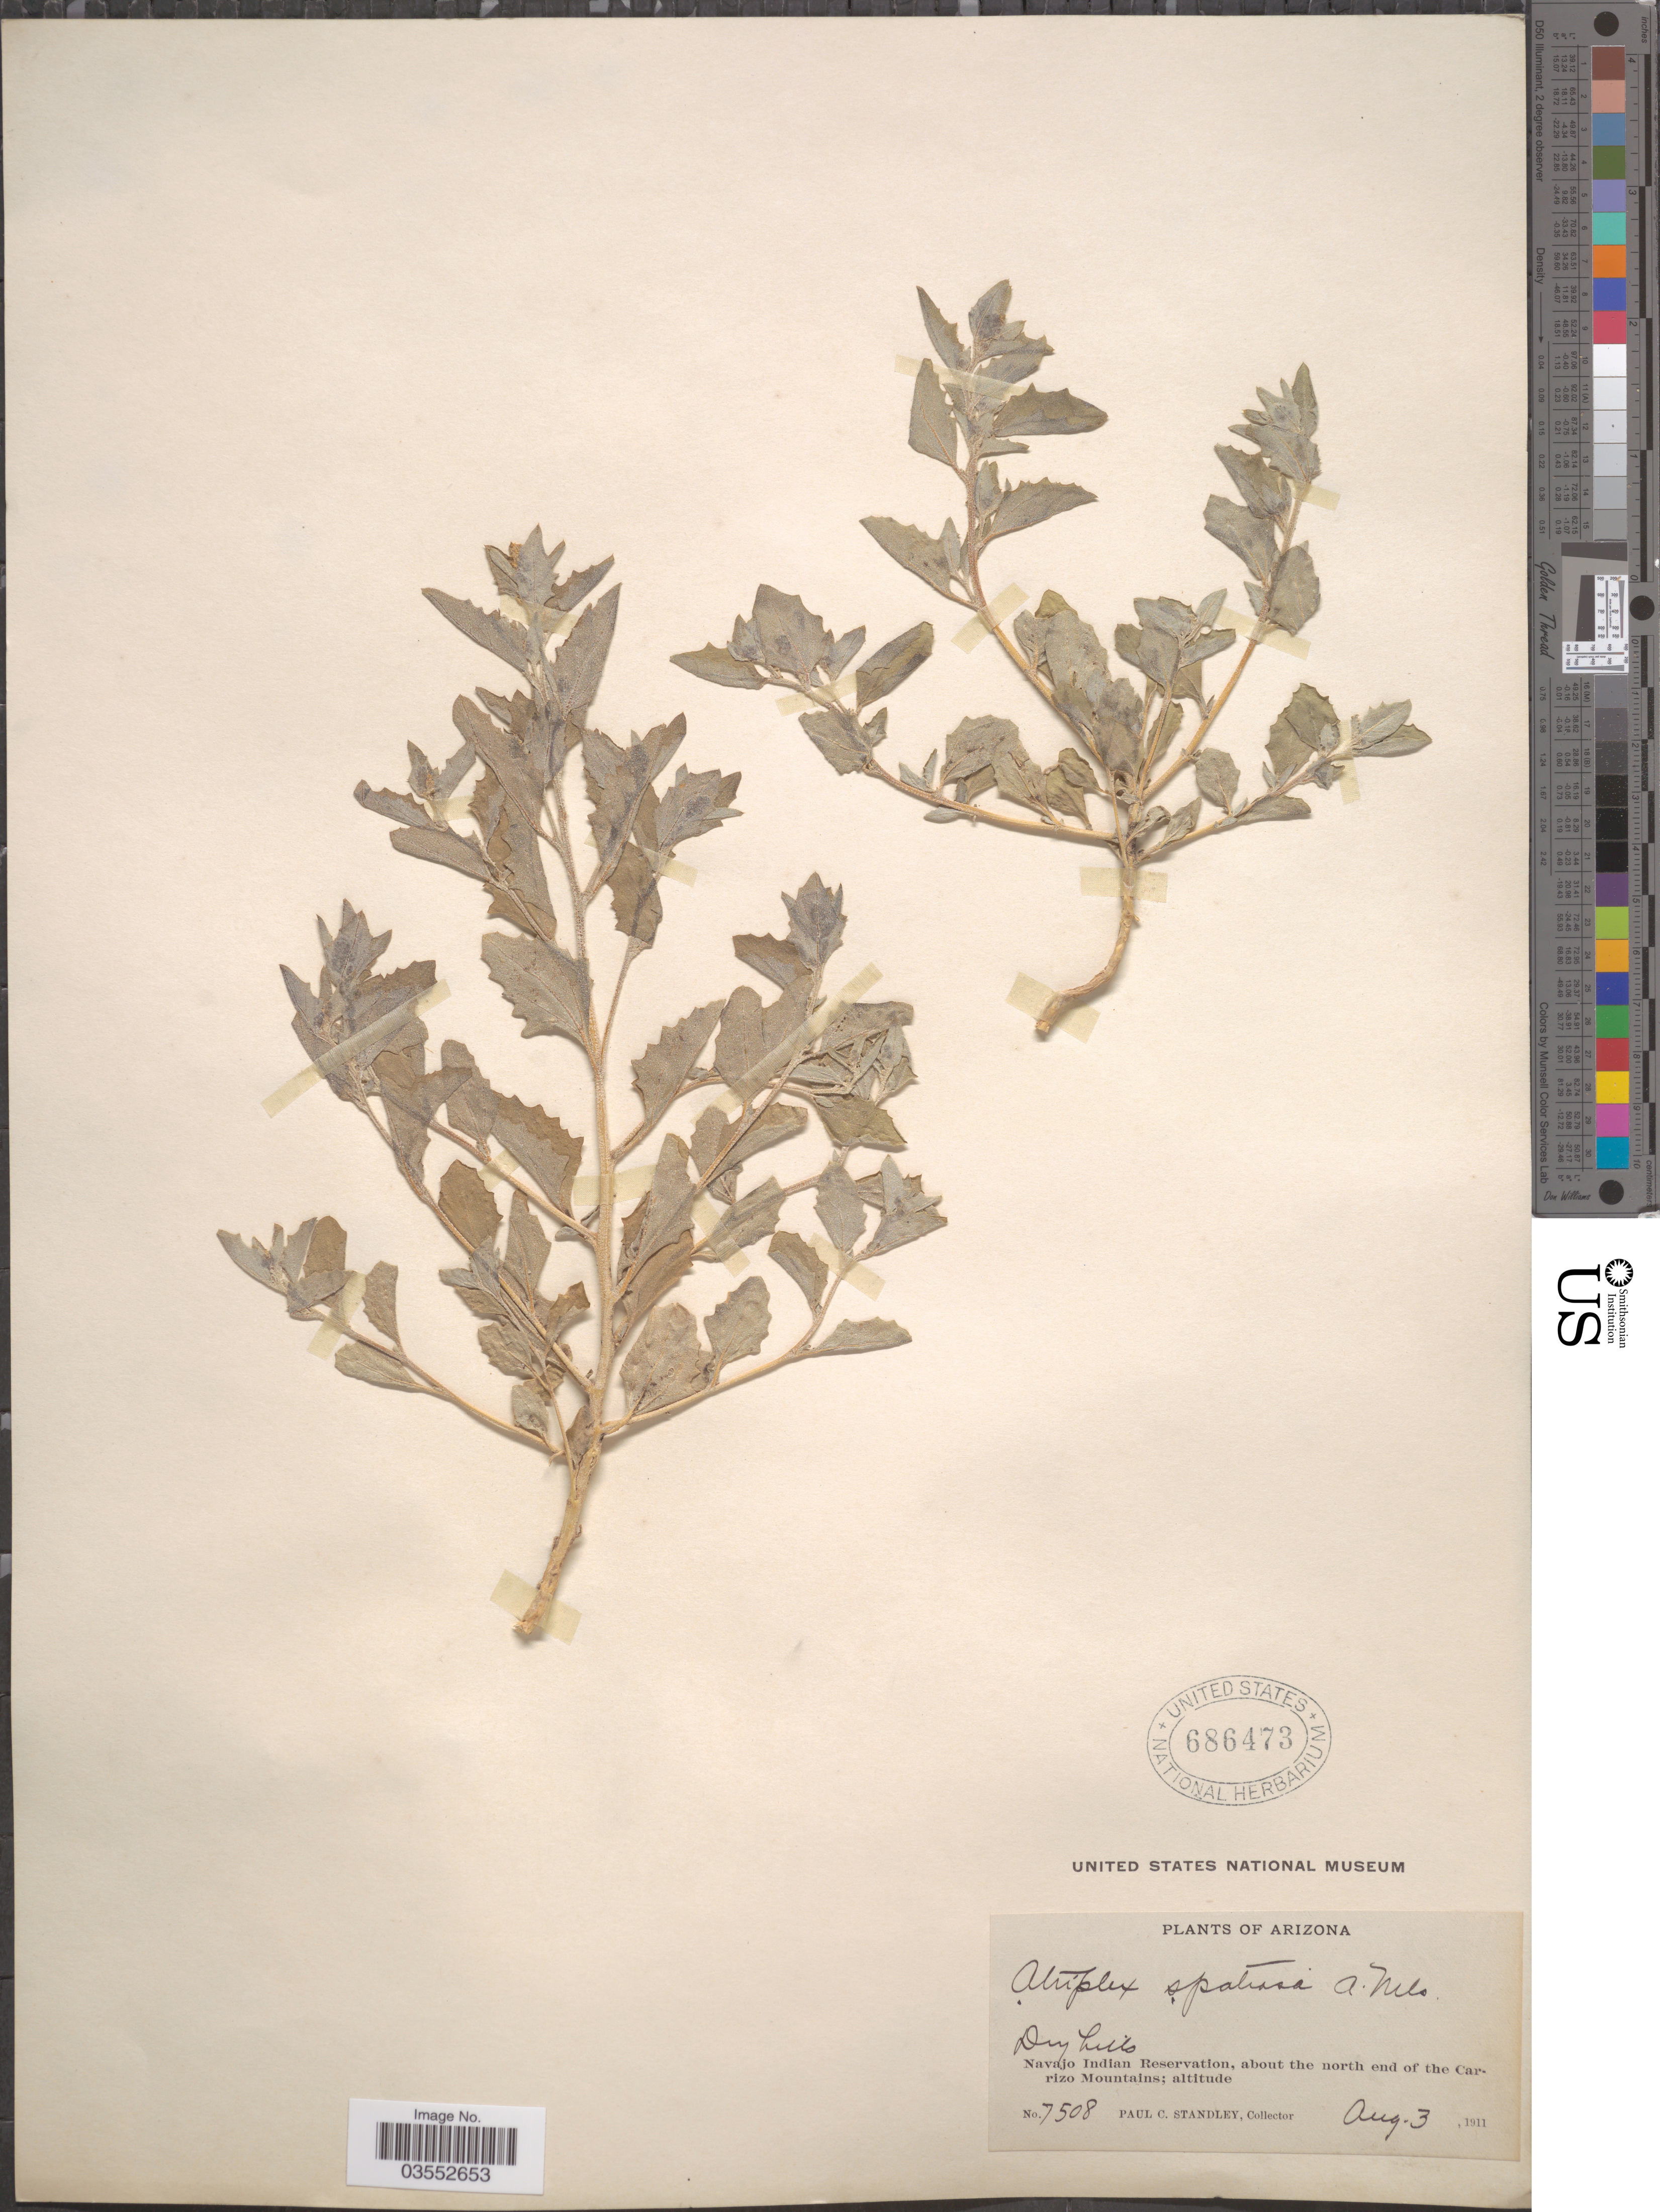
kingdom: Plantae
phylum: Tracheophyta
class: Magnoliopsida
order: Caryophyllales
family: Amaranthaceae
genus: Atriplex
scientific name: Atriplex rosea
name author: L.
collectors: P. C. Standley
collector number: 7508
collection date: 1911-08-03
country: United States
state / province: Arizona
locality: Navajo Indian Reservation, about the north end of the Carrizo Mountains.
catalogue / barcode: US 686473